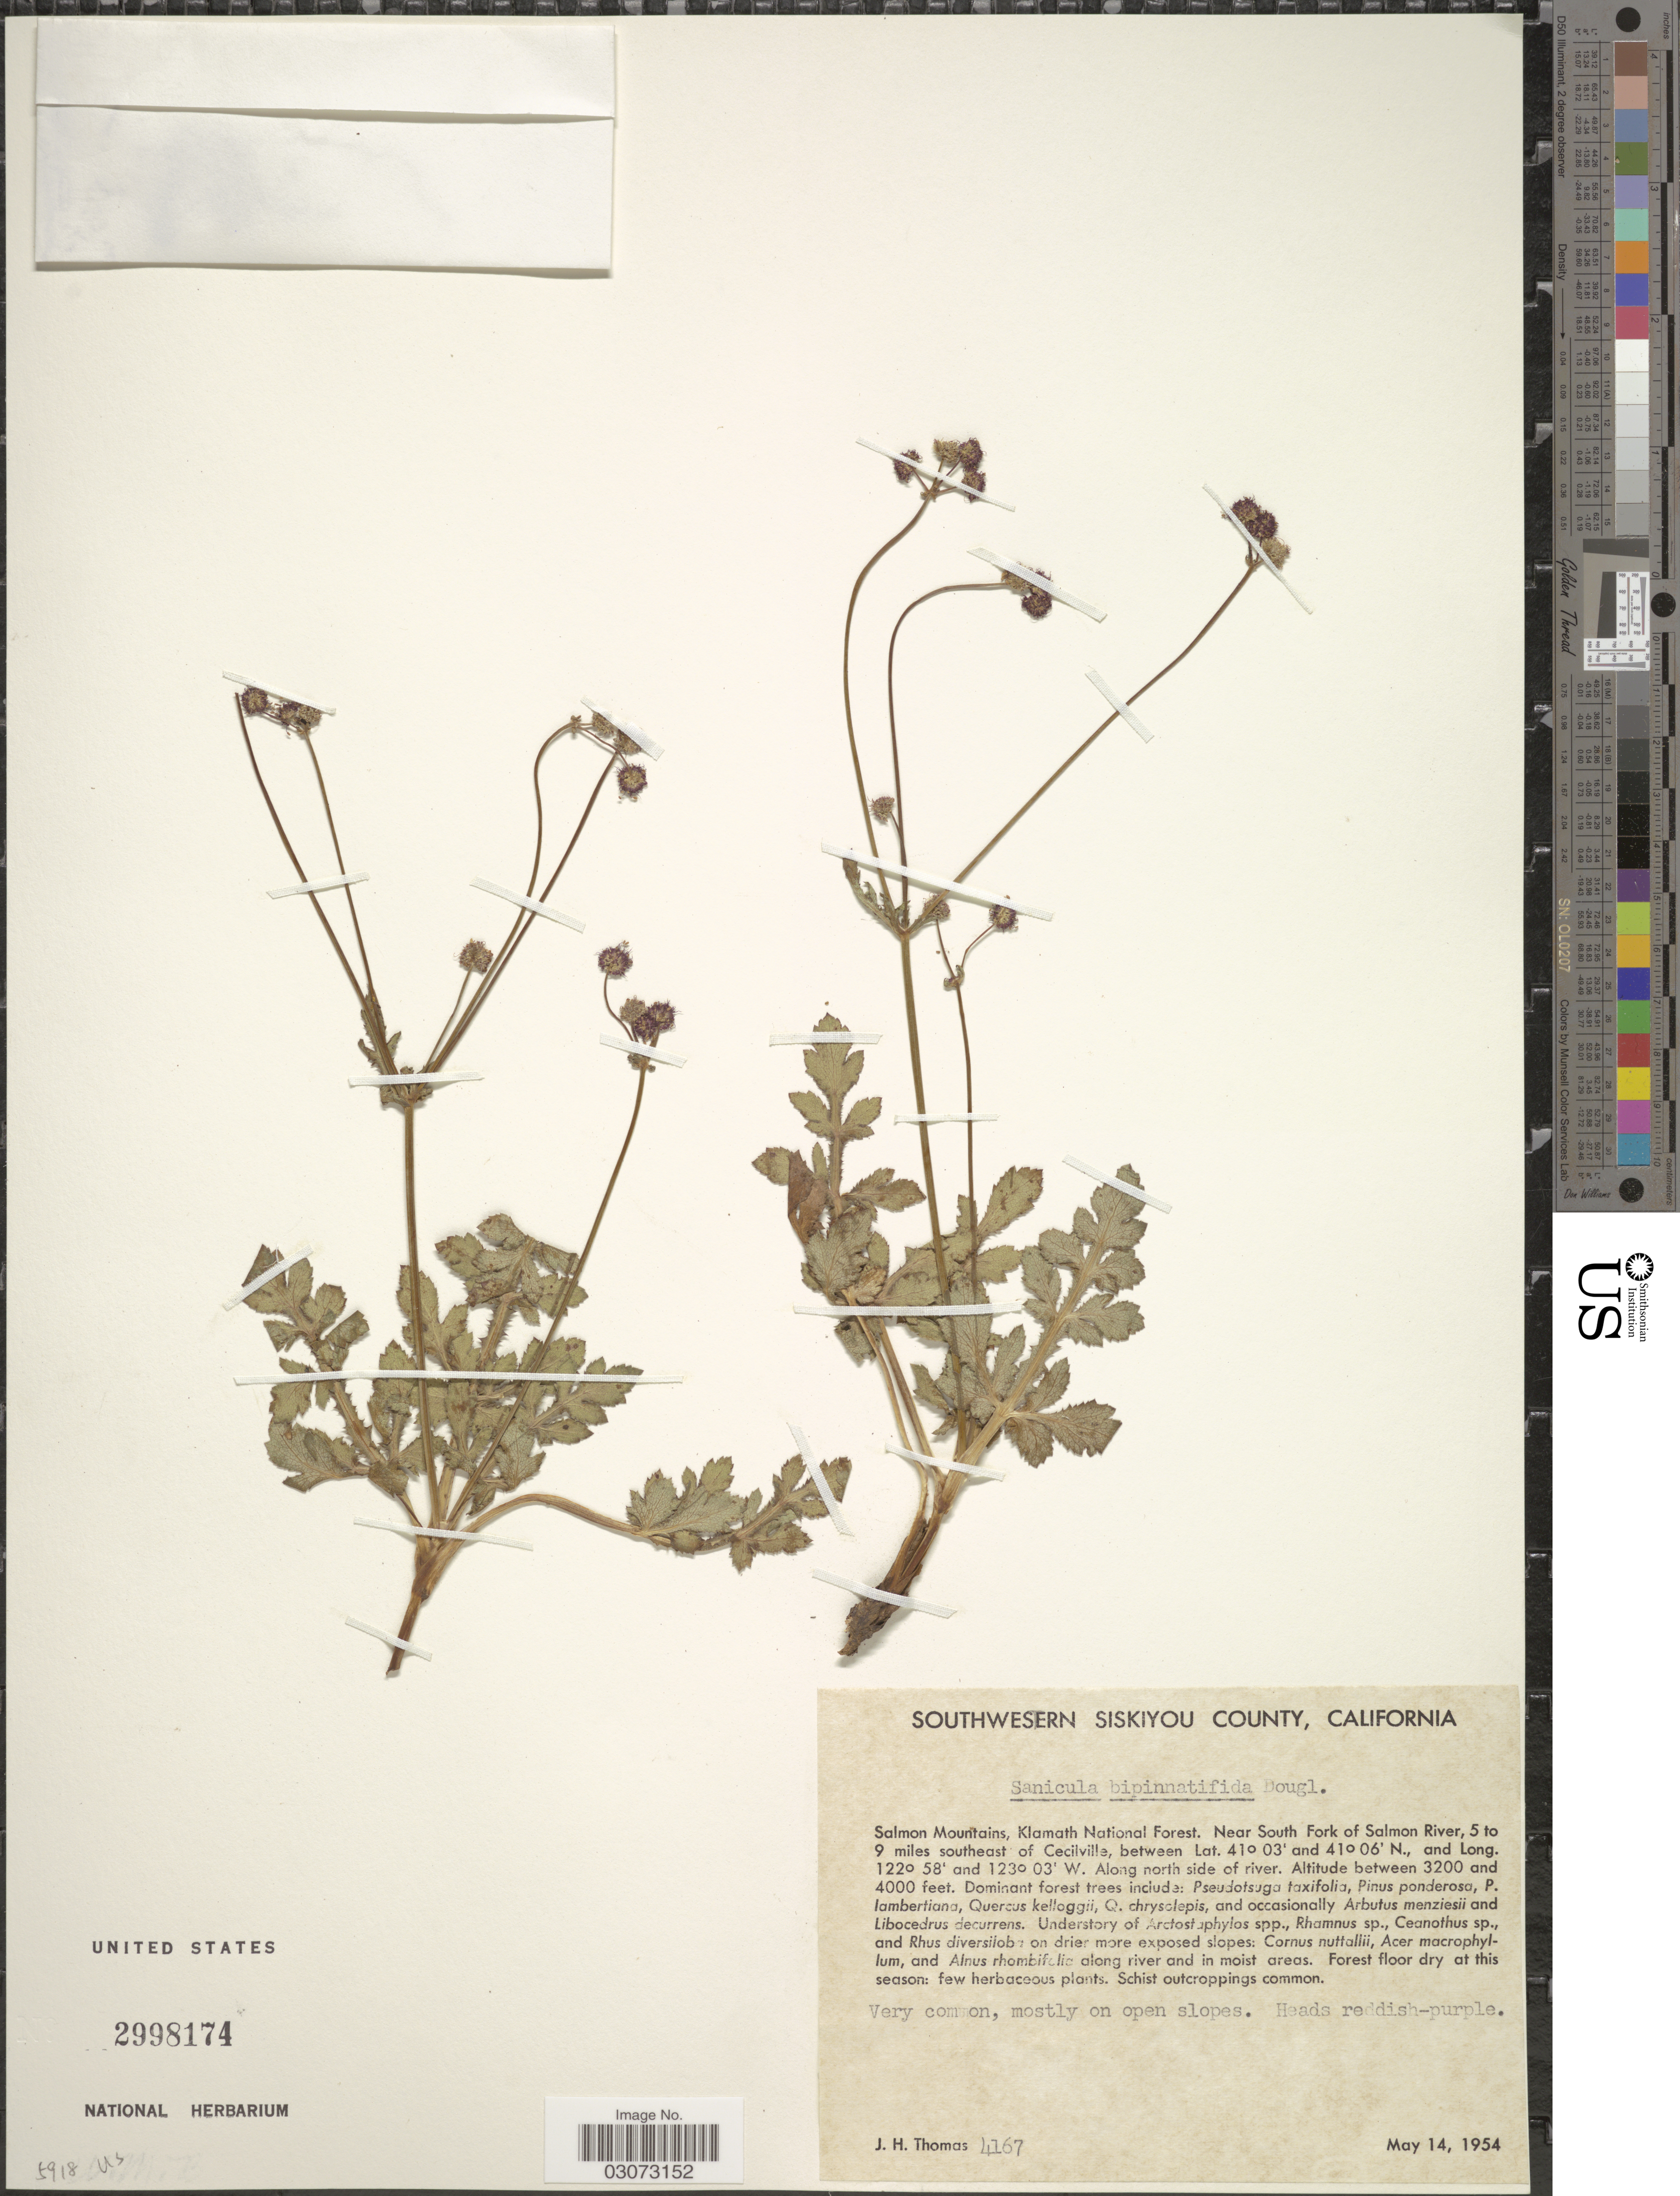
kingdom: Plantae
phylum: Tracheophyta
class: Magnoliopsida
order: Apiales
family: Apiaceae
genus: Sanicula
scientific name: Sanicula bipinnatifida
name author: Douglas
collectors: J. H. Thomas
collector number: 4167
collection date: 1954-05-14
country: United States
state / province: California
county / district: Siskiyou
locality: Southern Siskiyou County. Salmon Mountains, Klamath National Forest. Near South Fork of Salmon River, 5 to 9 miles southeast of Cecilville. Along north side of river.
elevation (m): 975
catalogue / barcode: US 2998174